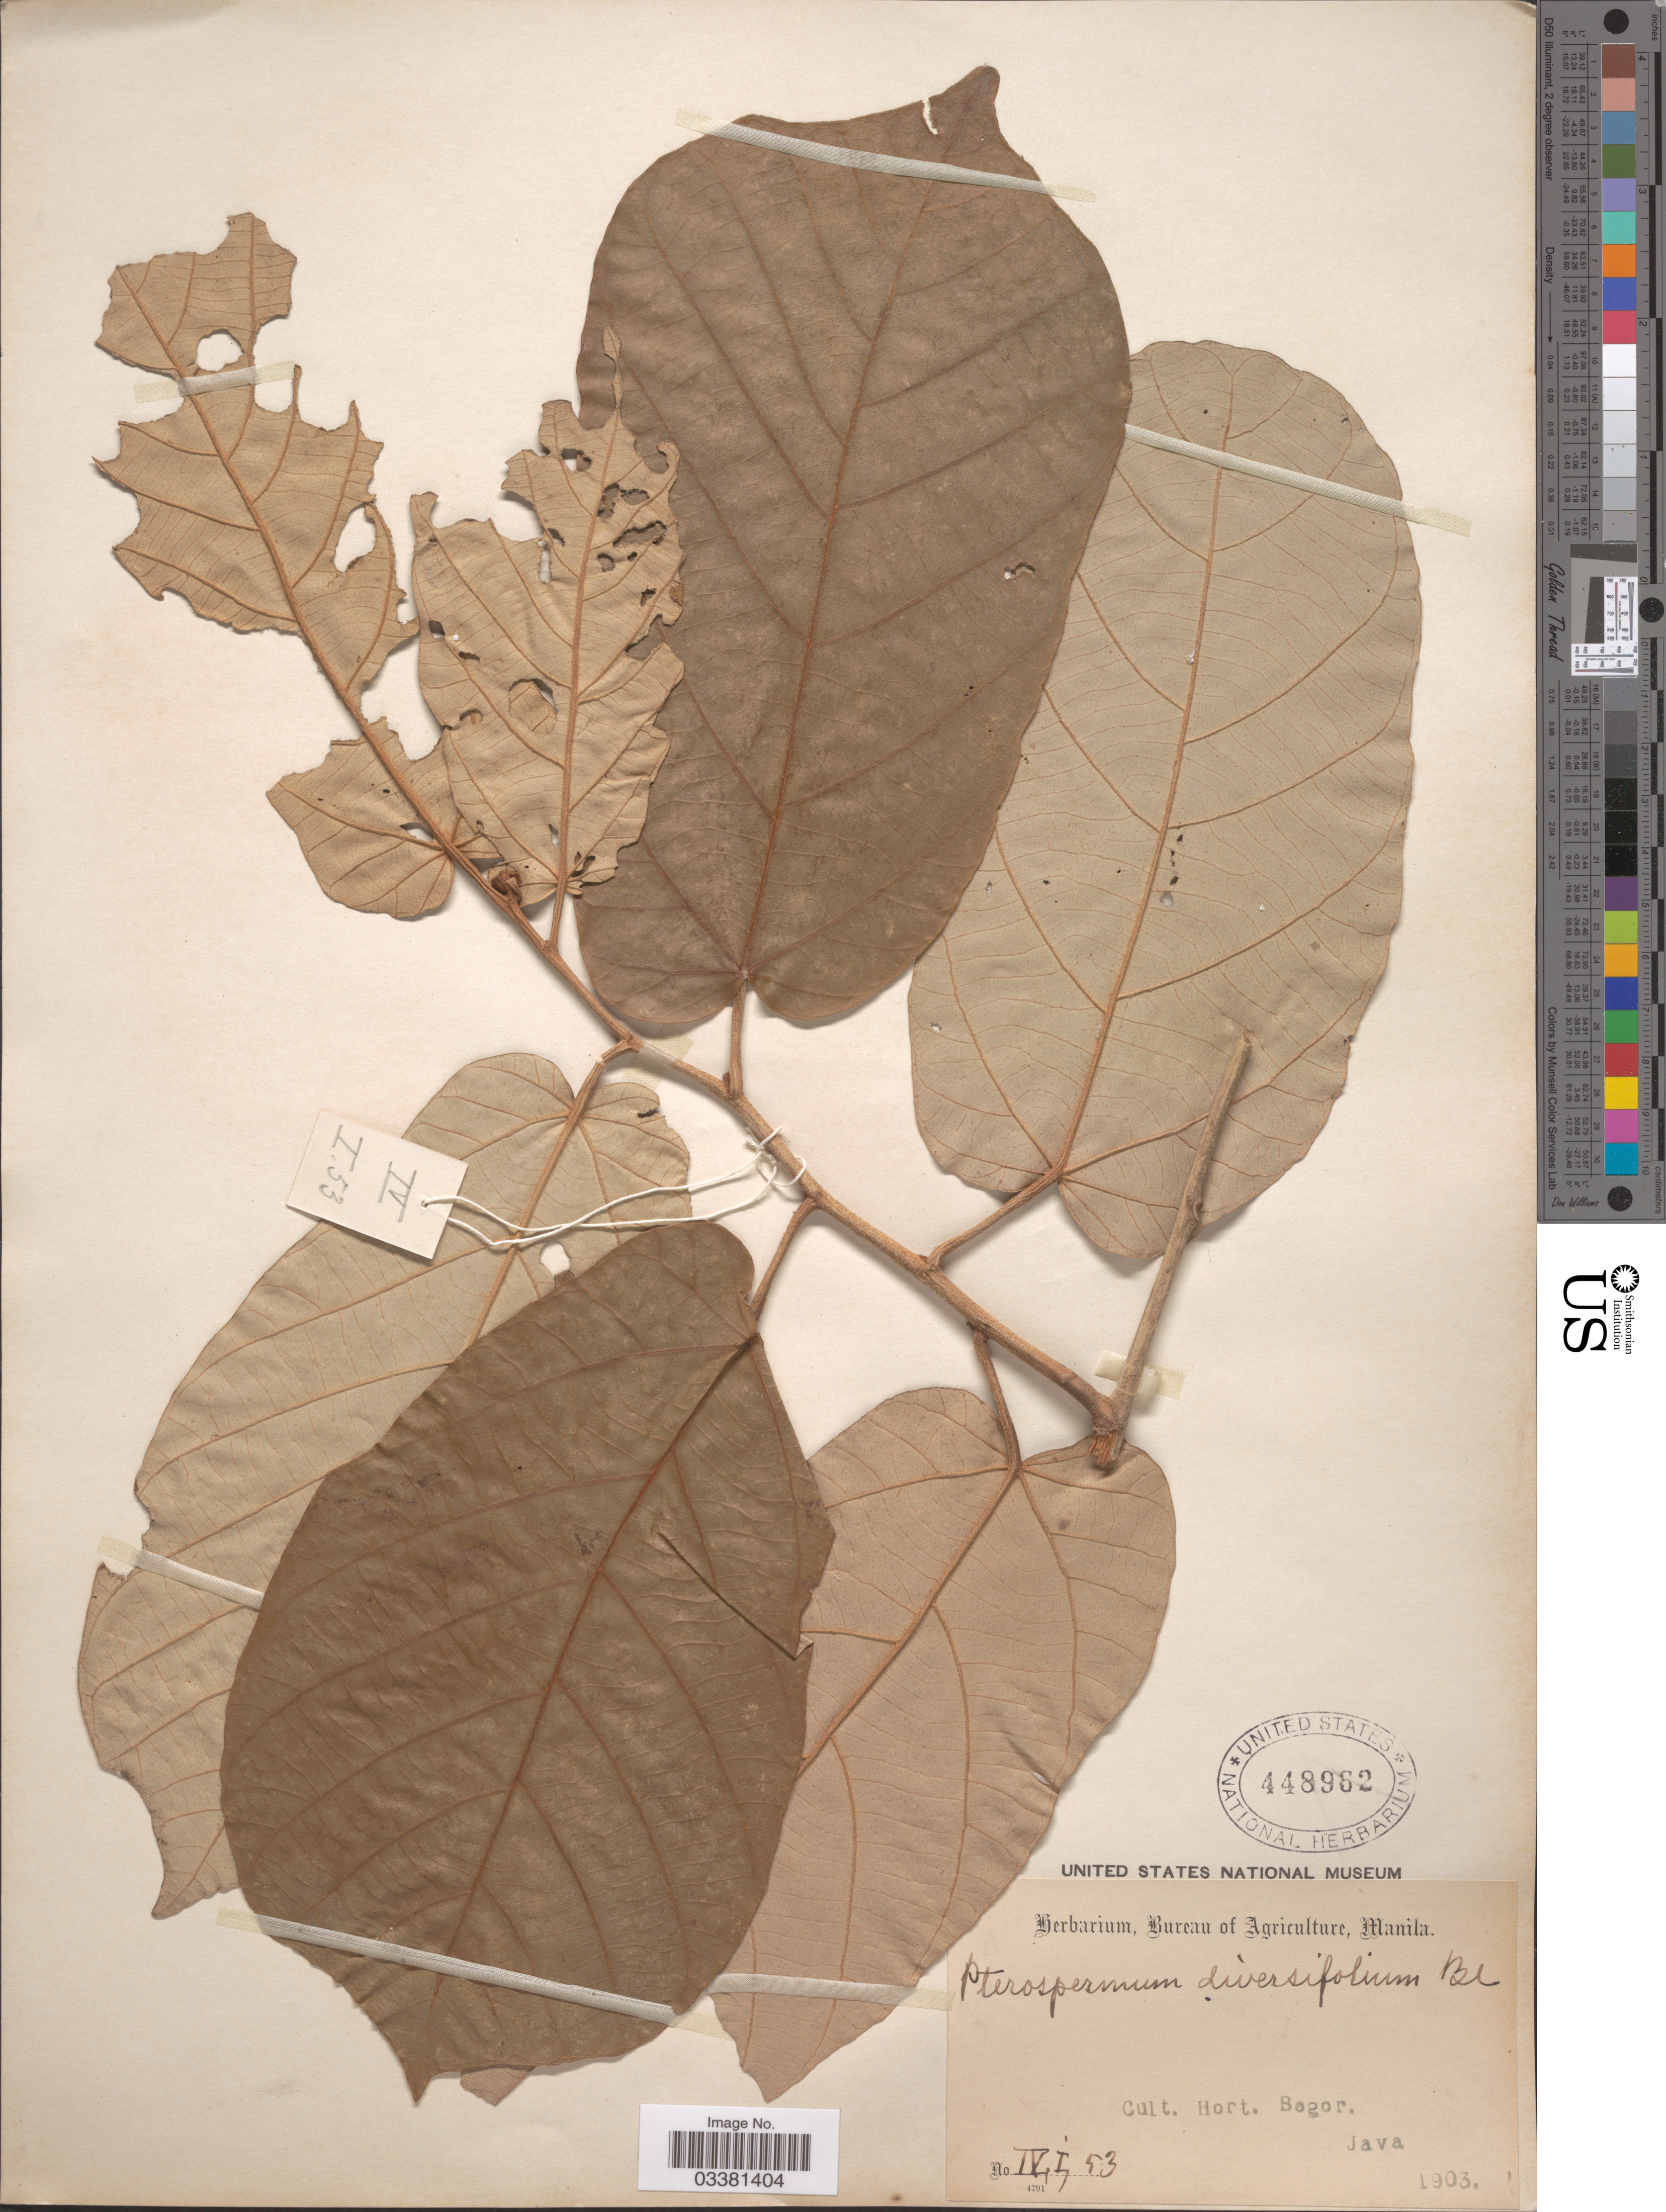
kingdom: Plantae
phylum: Tracheophyta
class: Magnoliopsida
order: Malvales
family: Malvaceae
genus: Pterospermum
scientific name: Pterospermum diversifolium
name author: Blume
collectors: ex Herb. Bur. Agric. Manila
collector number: IV, I, 53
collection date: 1903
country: Indonesia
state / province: Java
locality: Cult. Hort. Bogor.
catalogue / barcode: US 448962